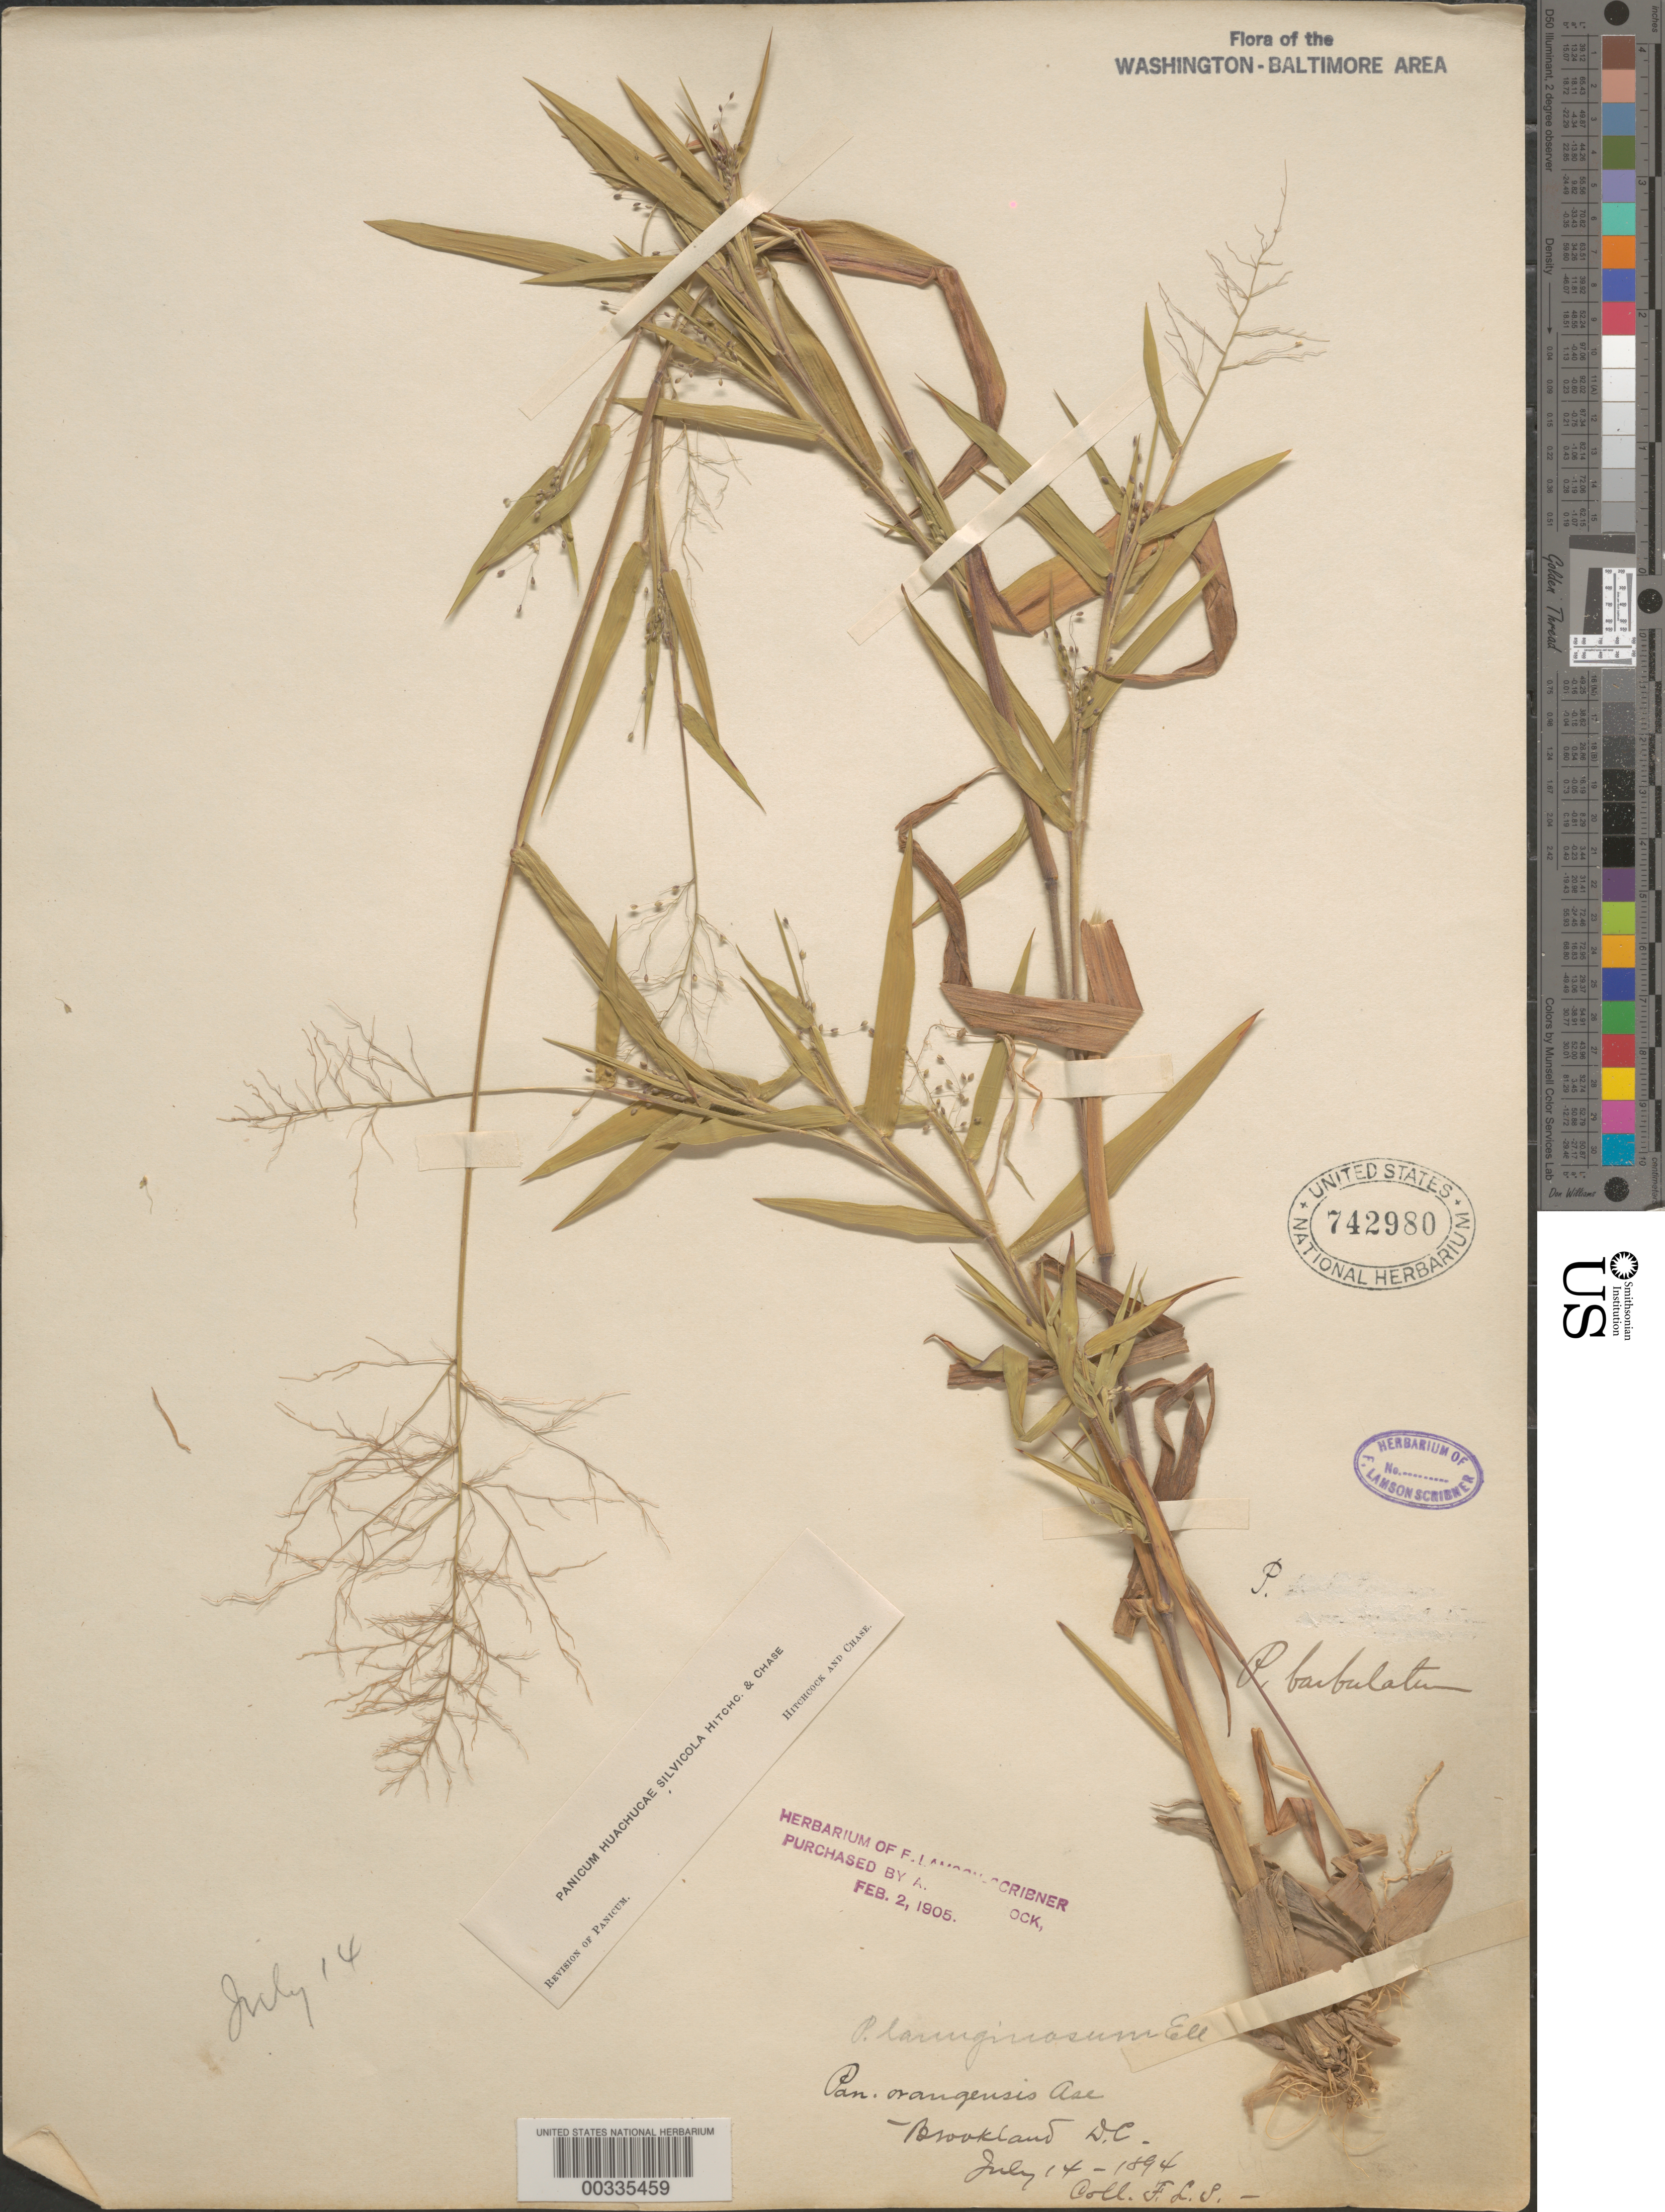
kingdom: Plantae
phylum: Tracheophyta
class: Liliopsida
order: Poales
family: Poaceae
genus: Dichanthelium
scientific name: Dichanthelium acuminatum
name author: (Sw.) Gould & C.A. Clark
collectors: F. L. Scribner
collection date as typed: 14 Jul 1894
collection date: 1894-07-14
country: United States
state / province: District of Columbia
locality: Brookland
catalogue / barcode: US 742980